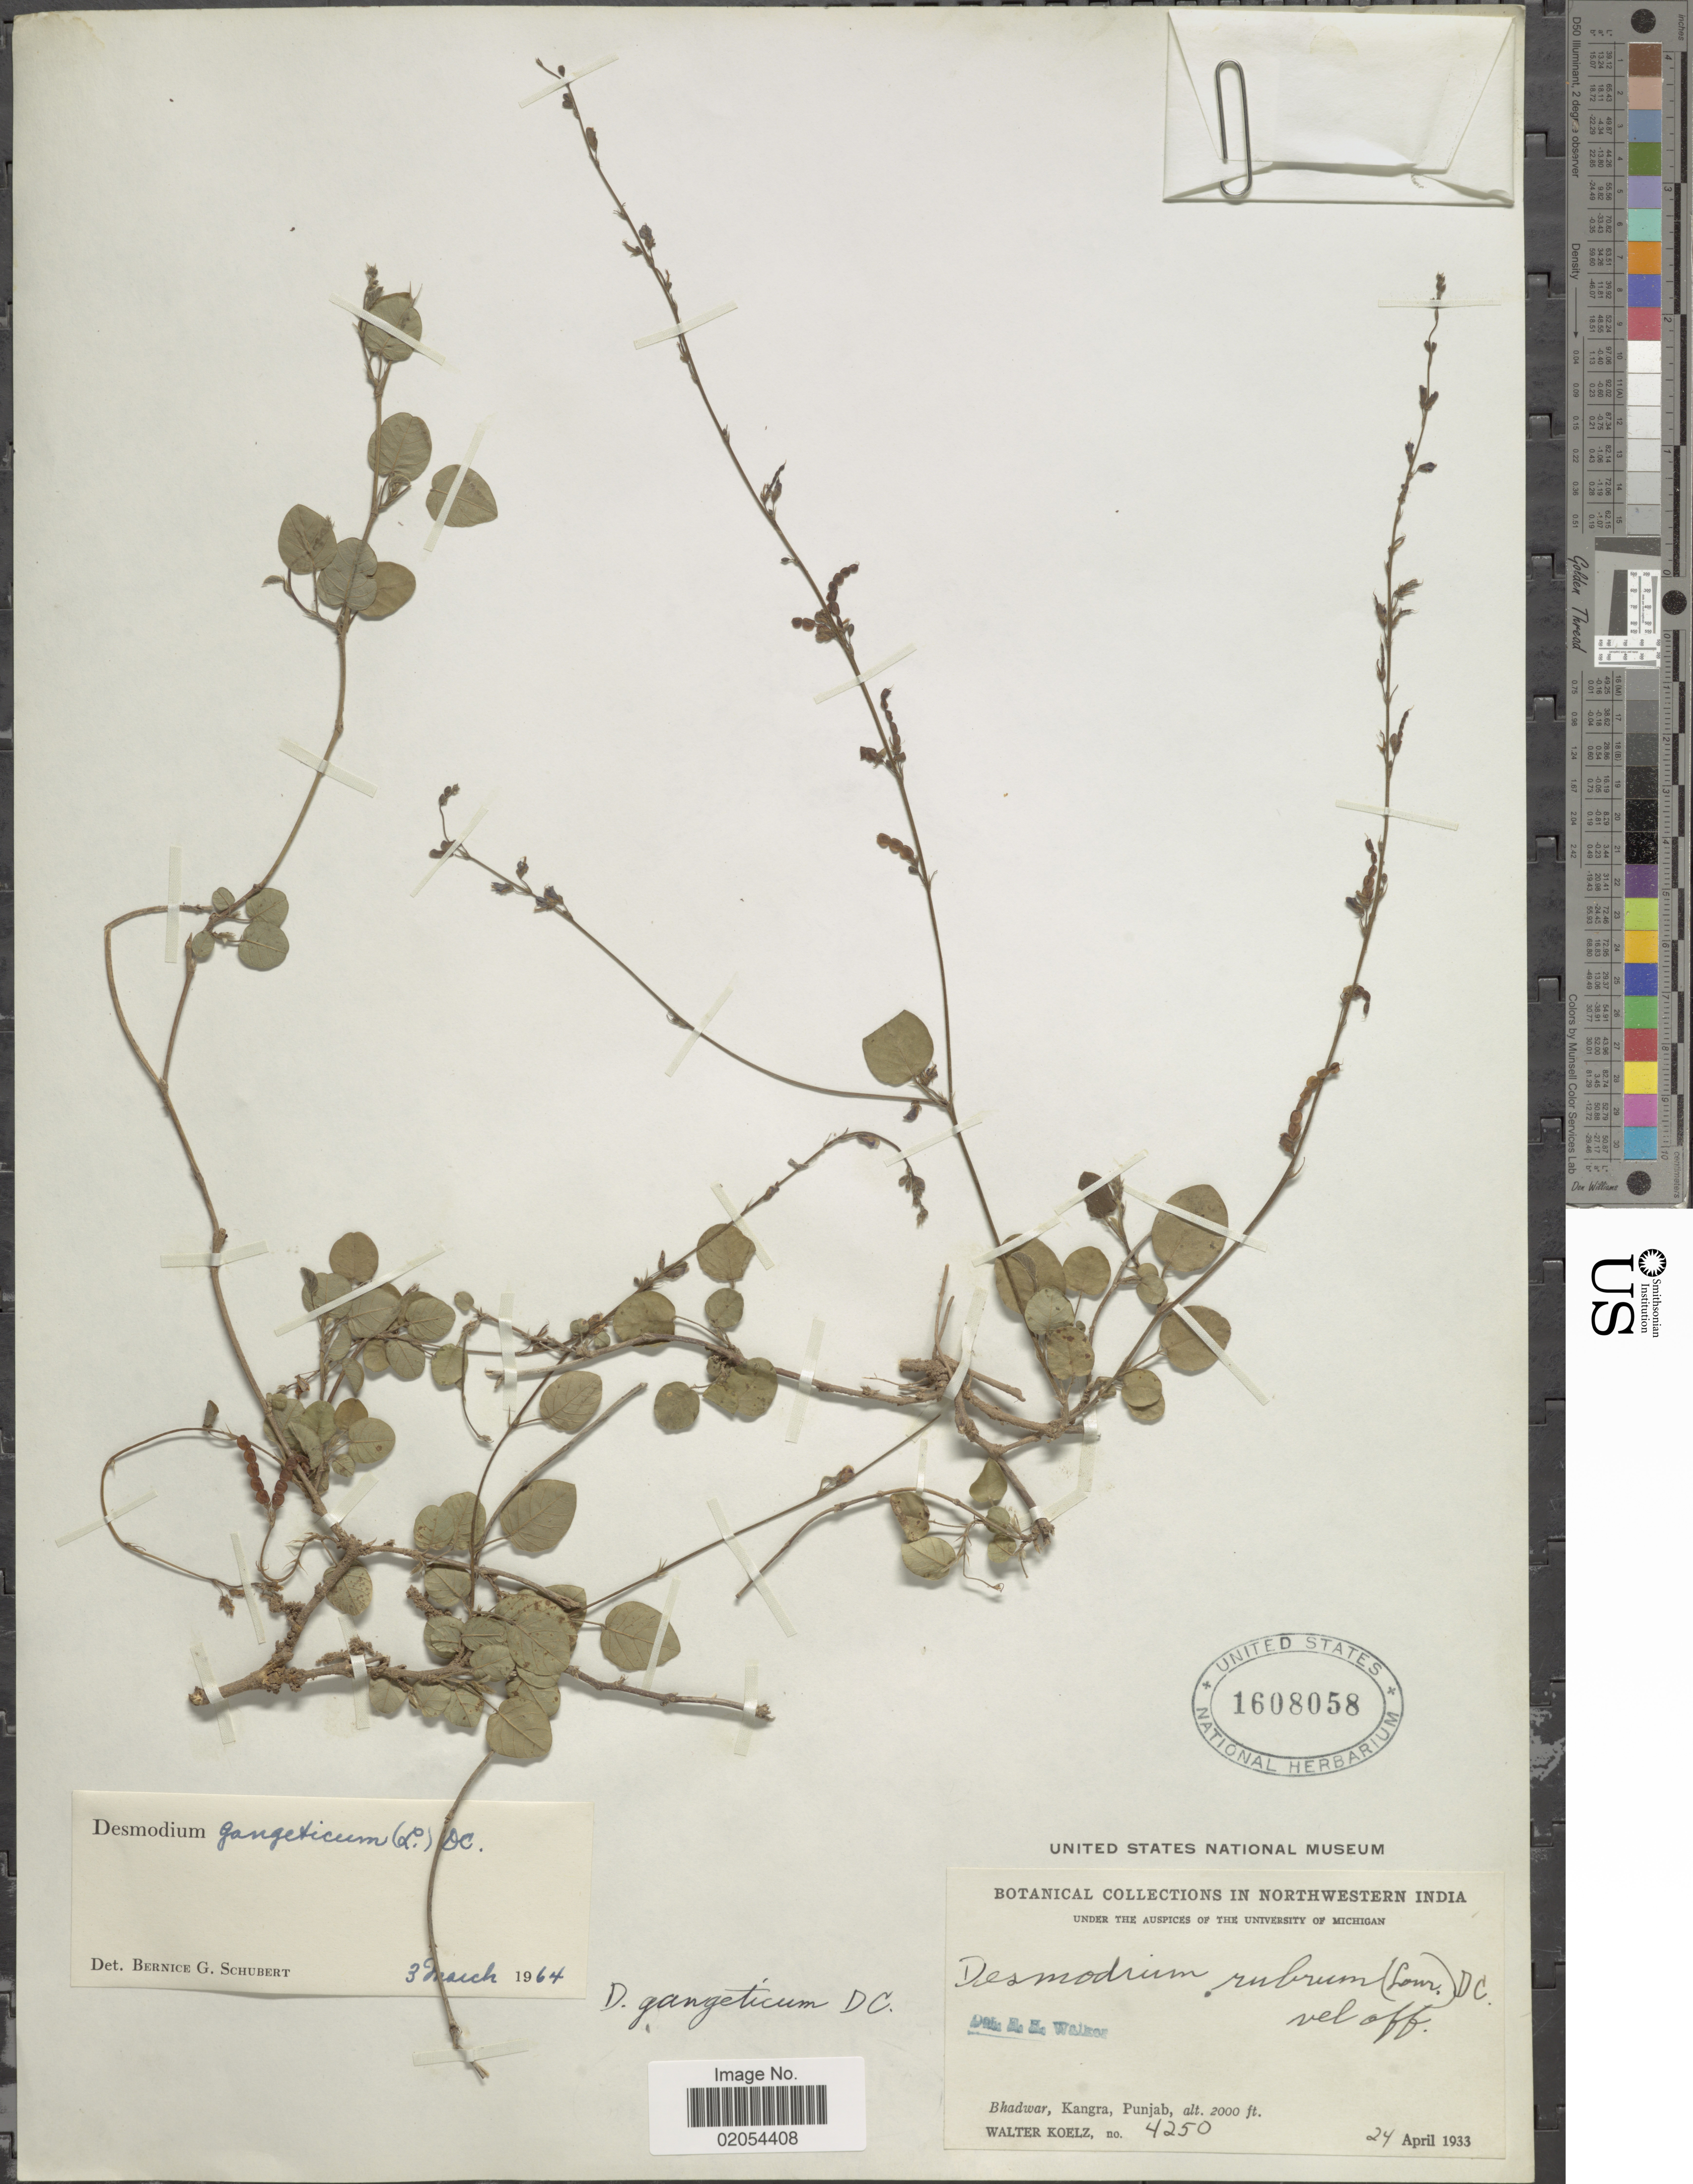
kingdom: Plantae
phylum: Tracheophyta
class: Magnoliopsida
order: Fabales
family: Fabaceae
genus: Pleurolobus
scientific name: Pleurolobus gangeticus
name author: (L.) J. St.-Hil. ex H. Ohashi & K. Ohashi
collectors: W. N. Koelz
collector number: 4250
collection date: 1933-04-24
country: India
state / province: Punjab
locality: In Northwestern India, Bhadwar, Kangra, Punjab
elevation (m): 610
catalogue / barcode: US 1608058